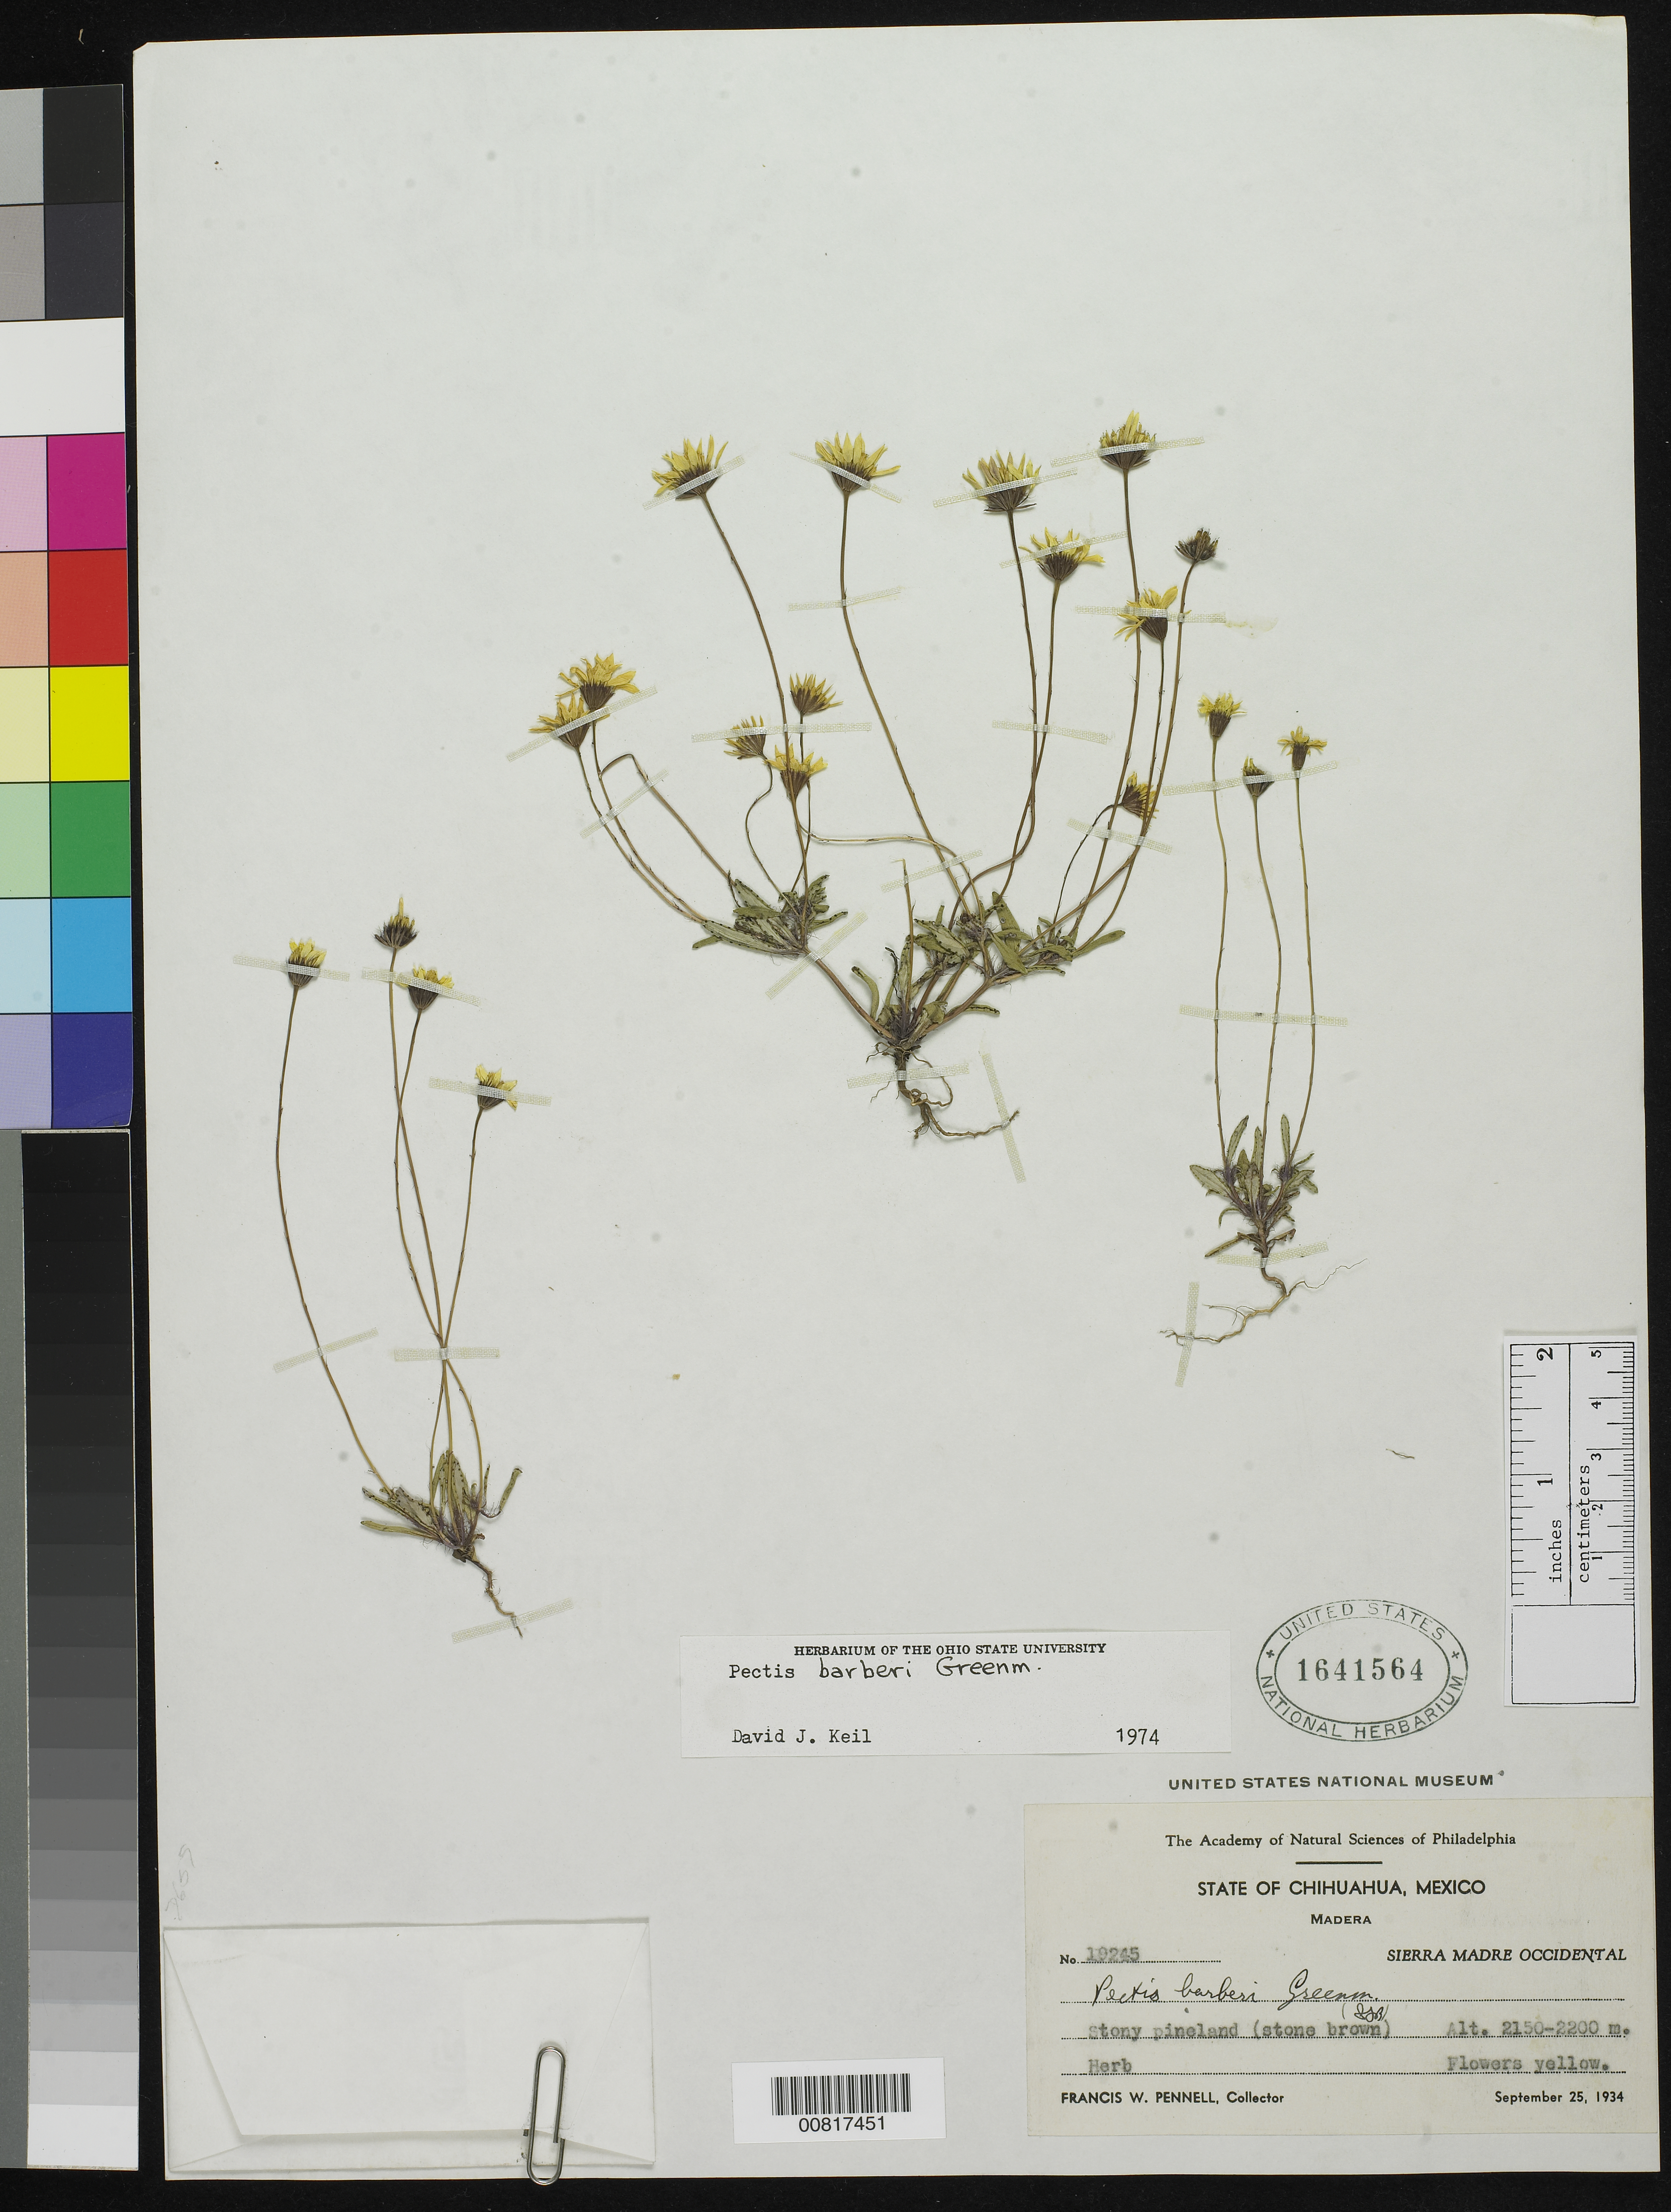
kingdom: Plantae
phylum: Tracheophyta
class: Magnoliopsida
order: Asterales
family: Asteraceae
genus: Pectis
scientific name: Pectis barberi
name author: Greenm.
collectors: F. W. Pennell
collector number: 19245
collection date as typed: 25 Sep 1934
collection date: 1934-09-25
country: Mexico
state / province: Chihuahua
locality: Madera, Sierra Madre Occidental, Chihuahua.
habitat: Stony pineland (stone brown).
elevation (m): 2200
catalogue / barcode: US 1641564